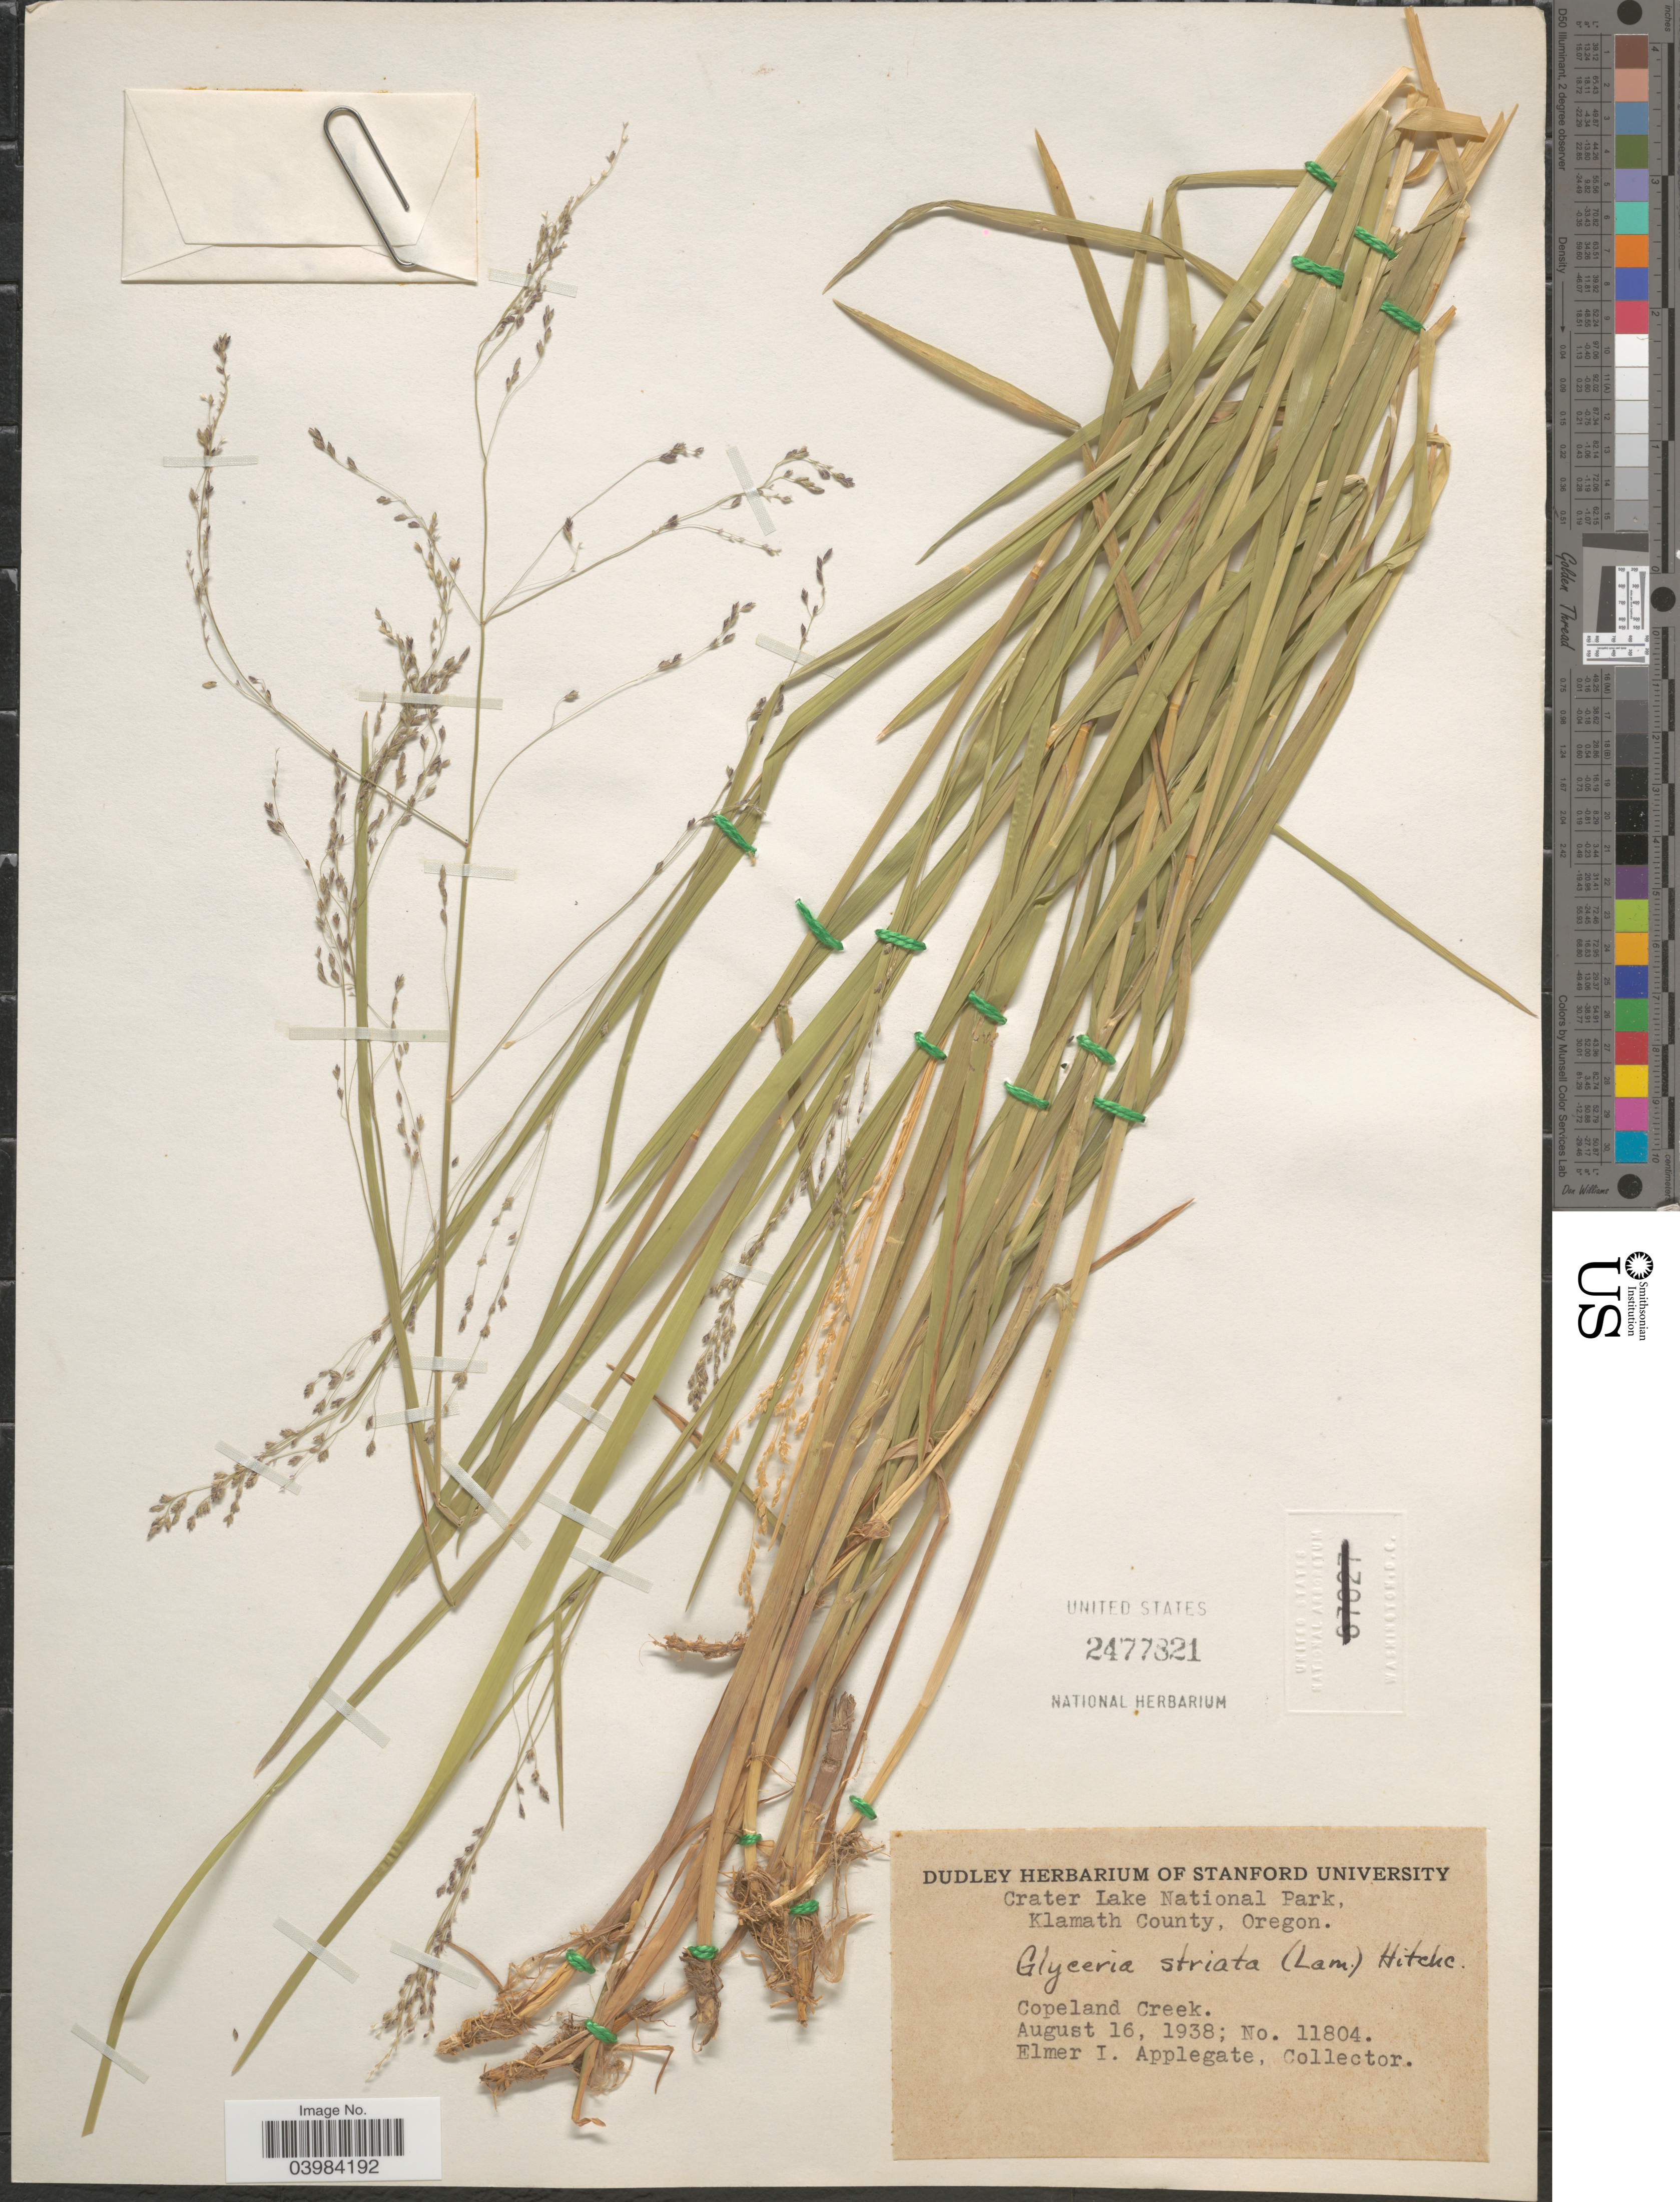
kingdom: Plantae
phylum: Tracheophyta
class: Liliopsida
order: Poales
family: Poaceae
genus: Glyceria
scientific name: Glyceria striata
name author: (Lam.) Hitchc.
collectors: E. I. Applegate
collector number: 11804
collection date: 1938-08-16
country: United States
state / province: Oregon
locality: Crater Lake National Park, Klamath County. Copeland Creek.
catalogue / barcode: US 2477821